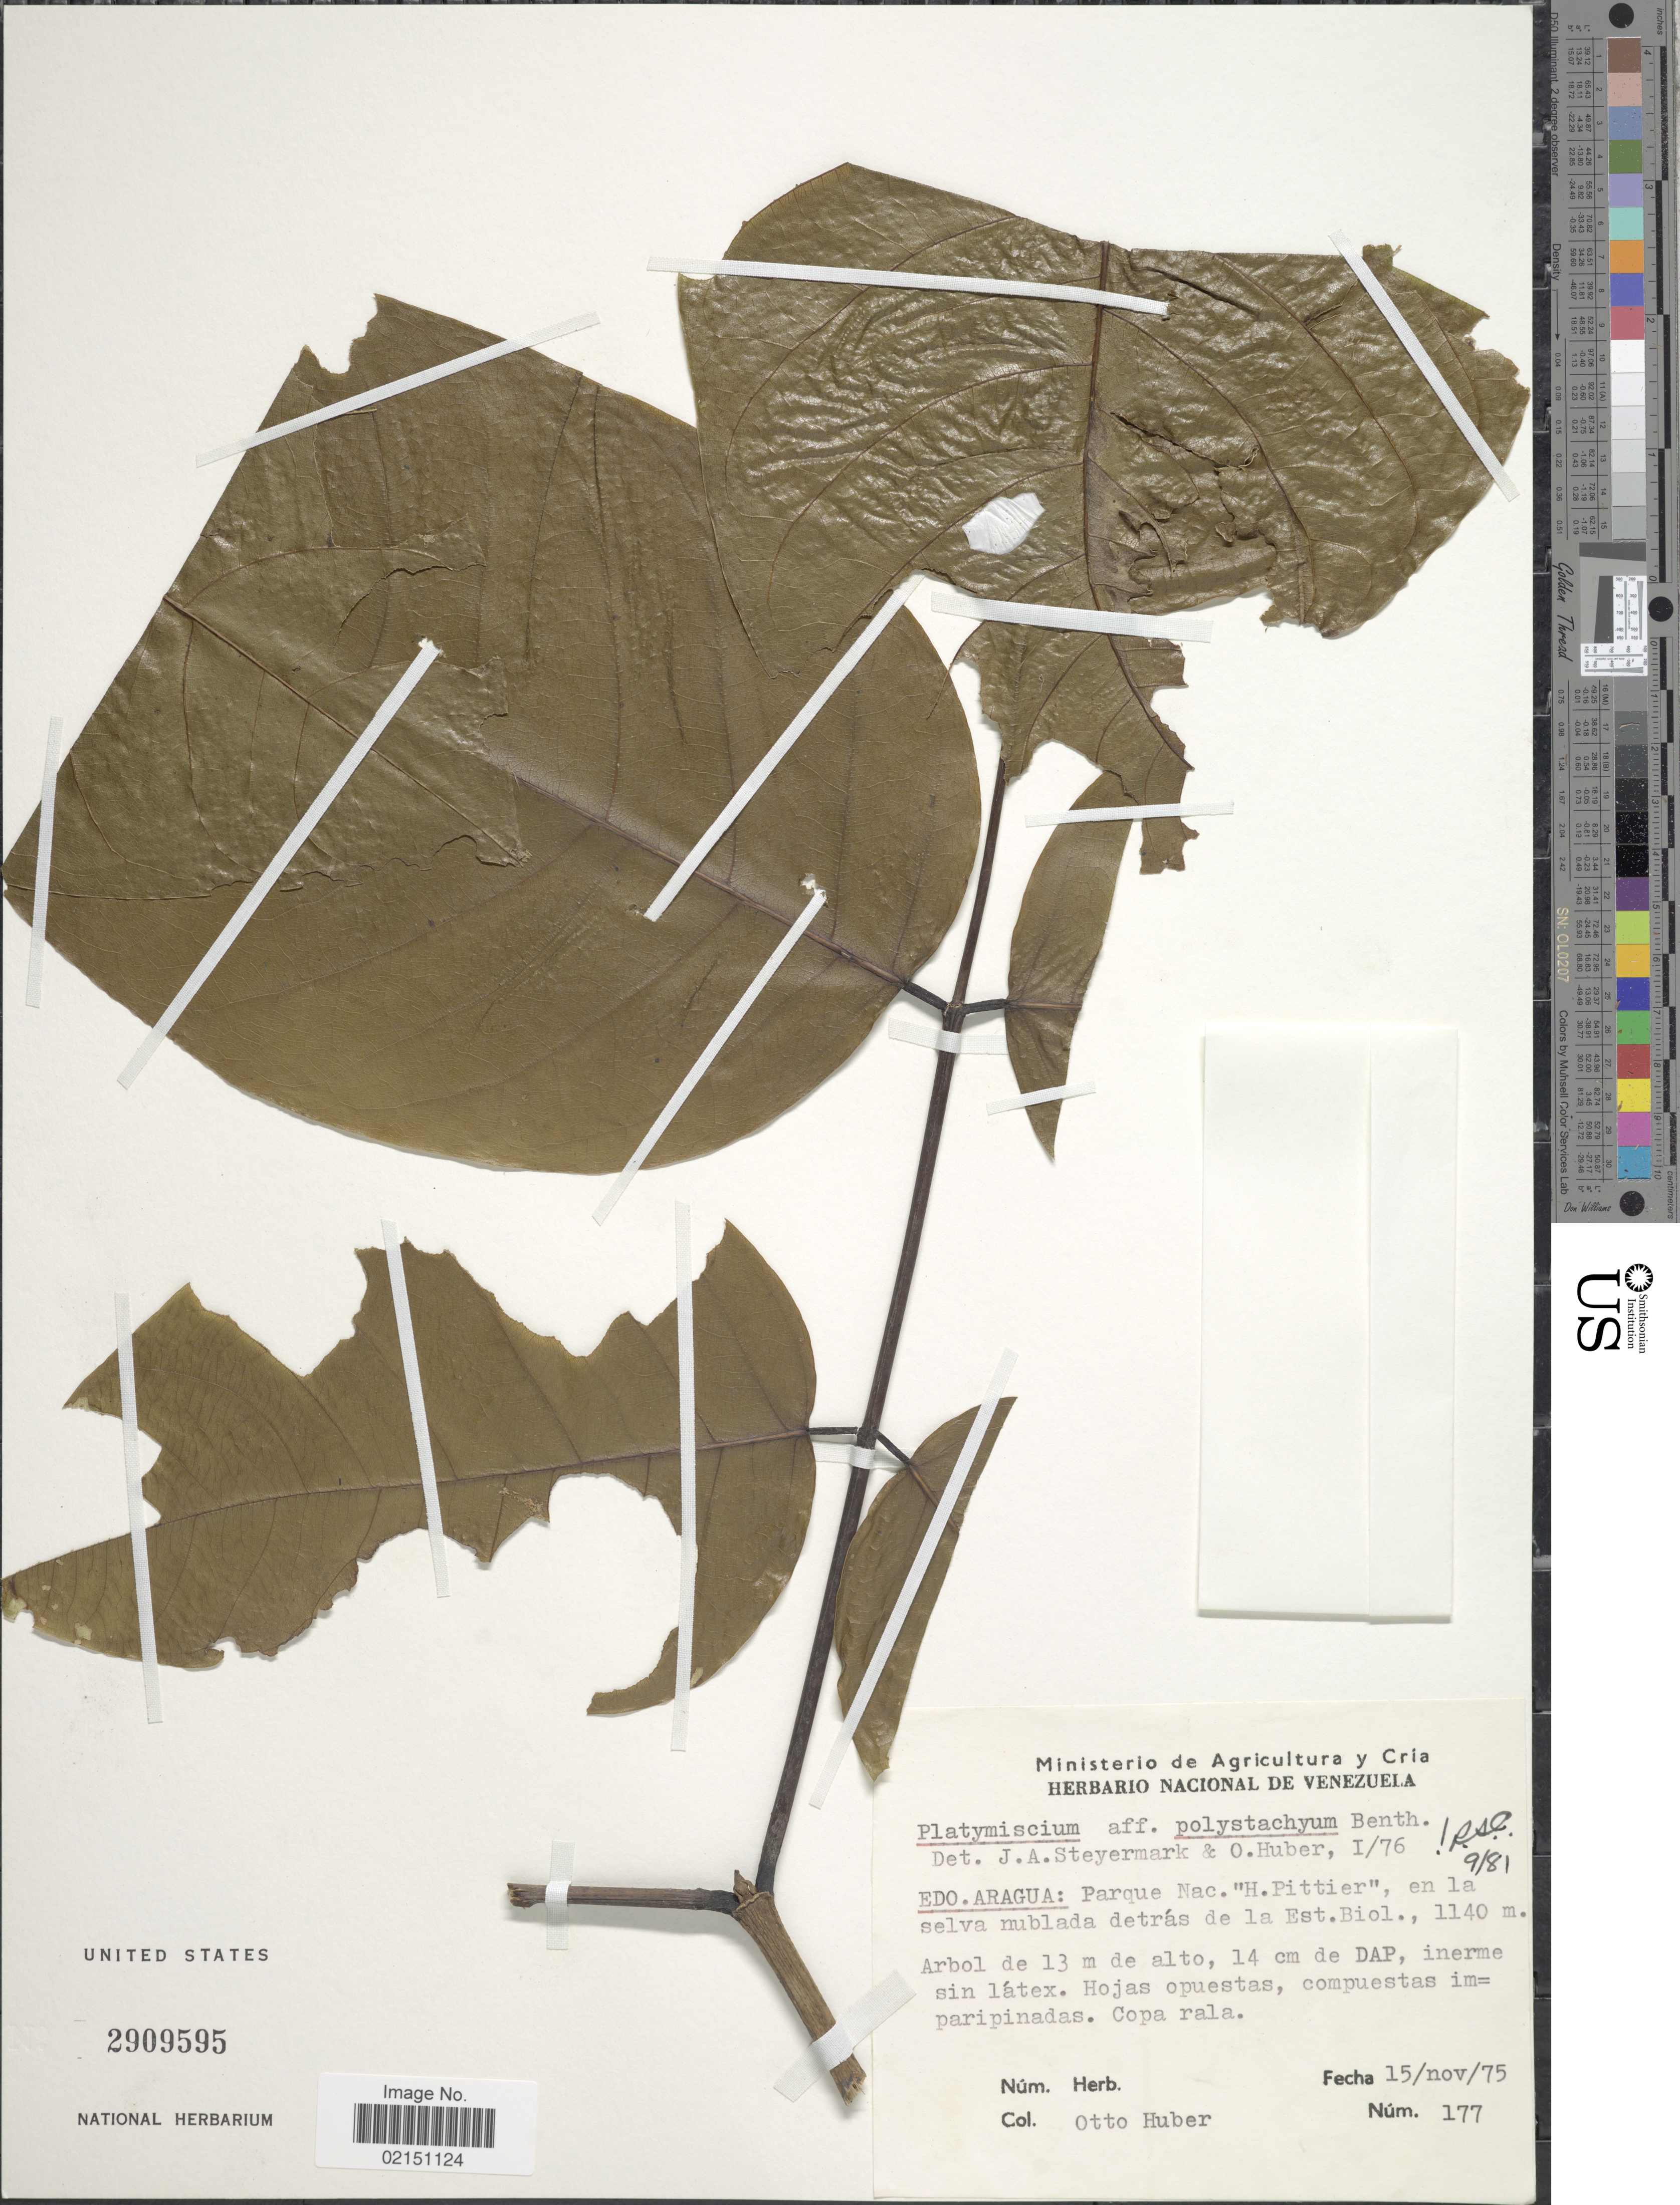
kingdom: Plantae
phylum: Tracheophyta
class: Magnoliopsida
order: Fabales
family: Fabaceae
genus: Platymiscium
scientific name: Platymiscium pinnatum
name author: (Jacq.) Dugand G.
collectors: O. Huber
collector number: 177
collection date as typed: Transcribed d/m/y: 15/11/75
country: Venezuela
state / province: Aragua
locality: Parque Nac. "H. Pittier", en la selva nublada detras de la Est.Biol.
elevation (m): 1140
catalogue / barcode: US 2909595